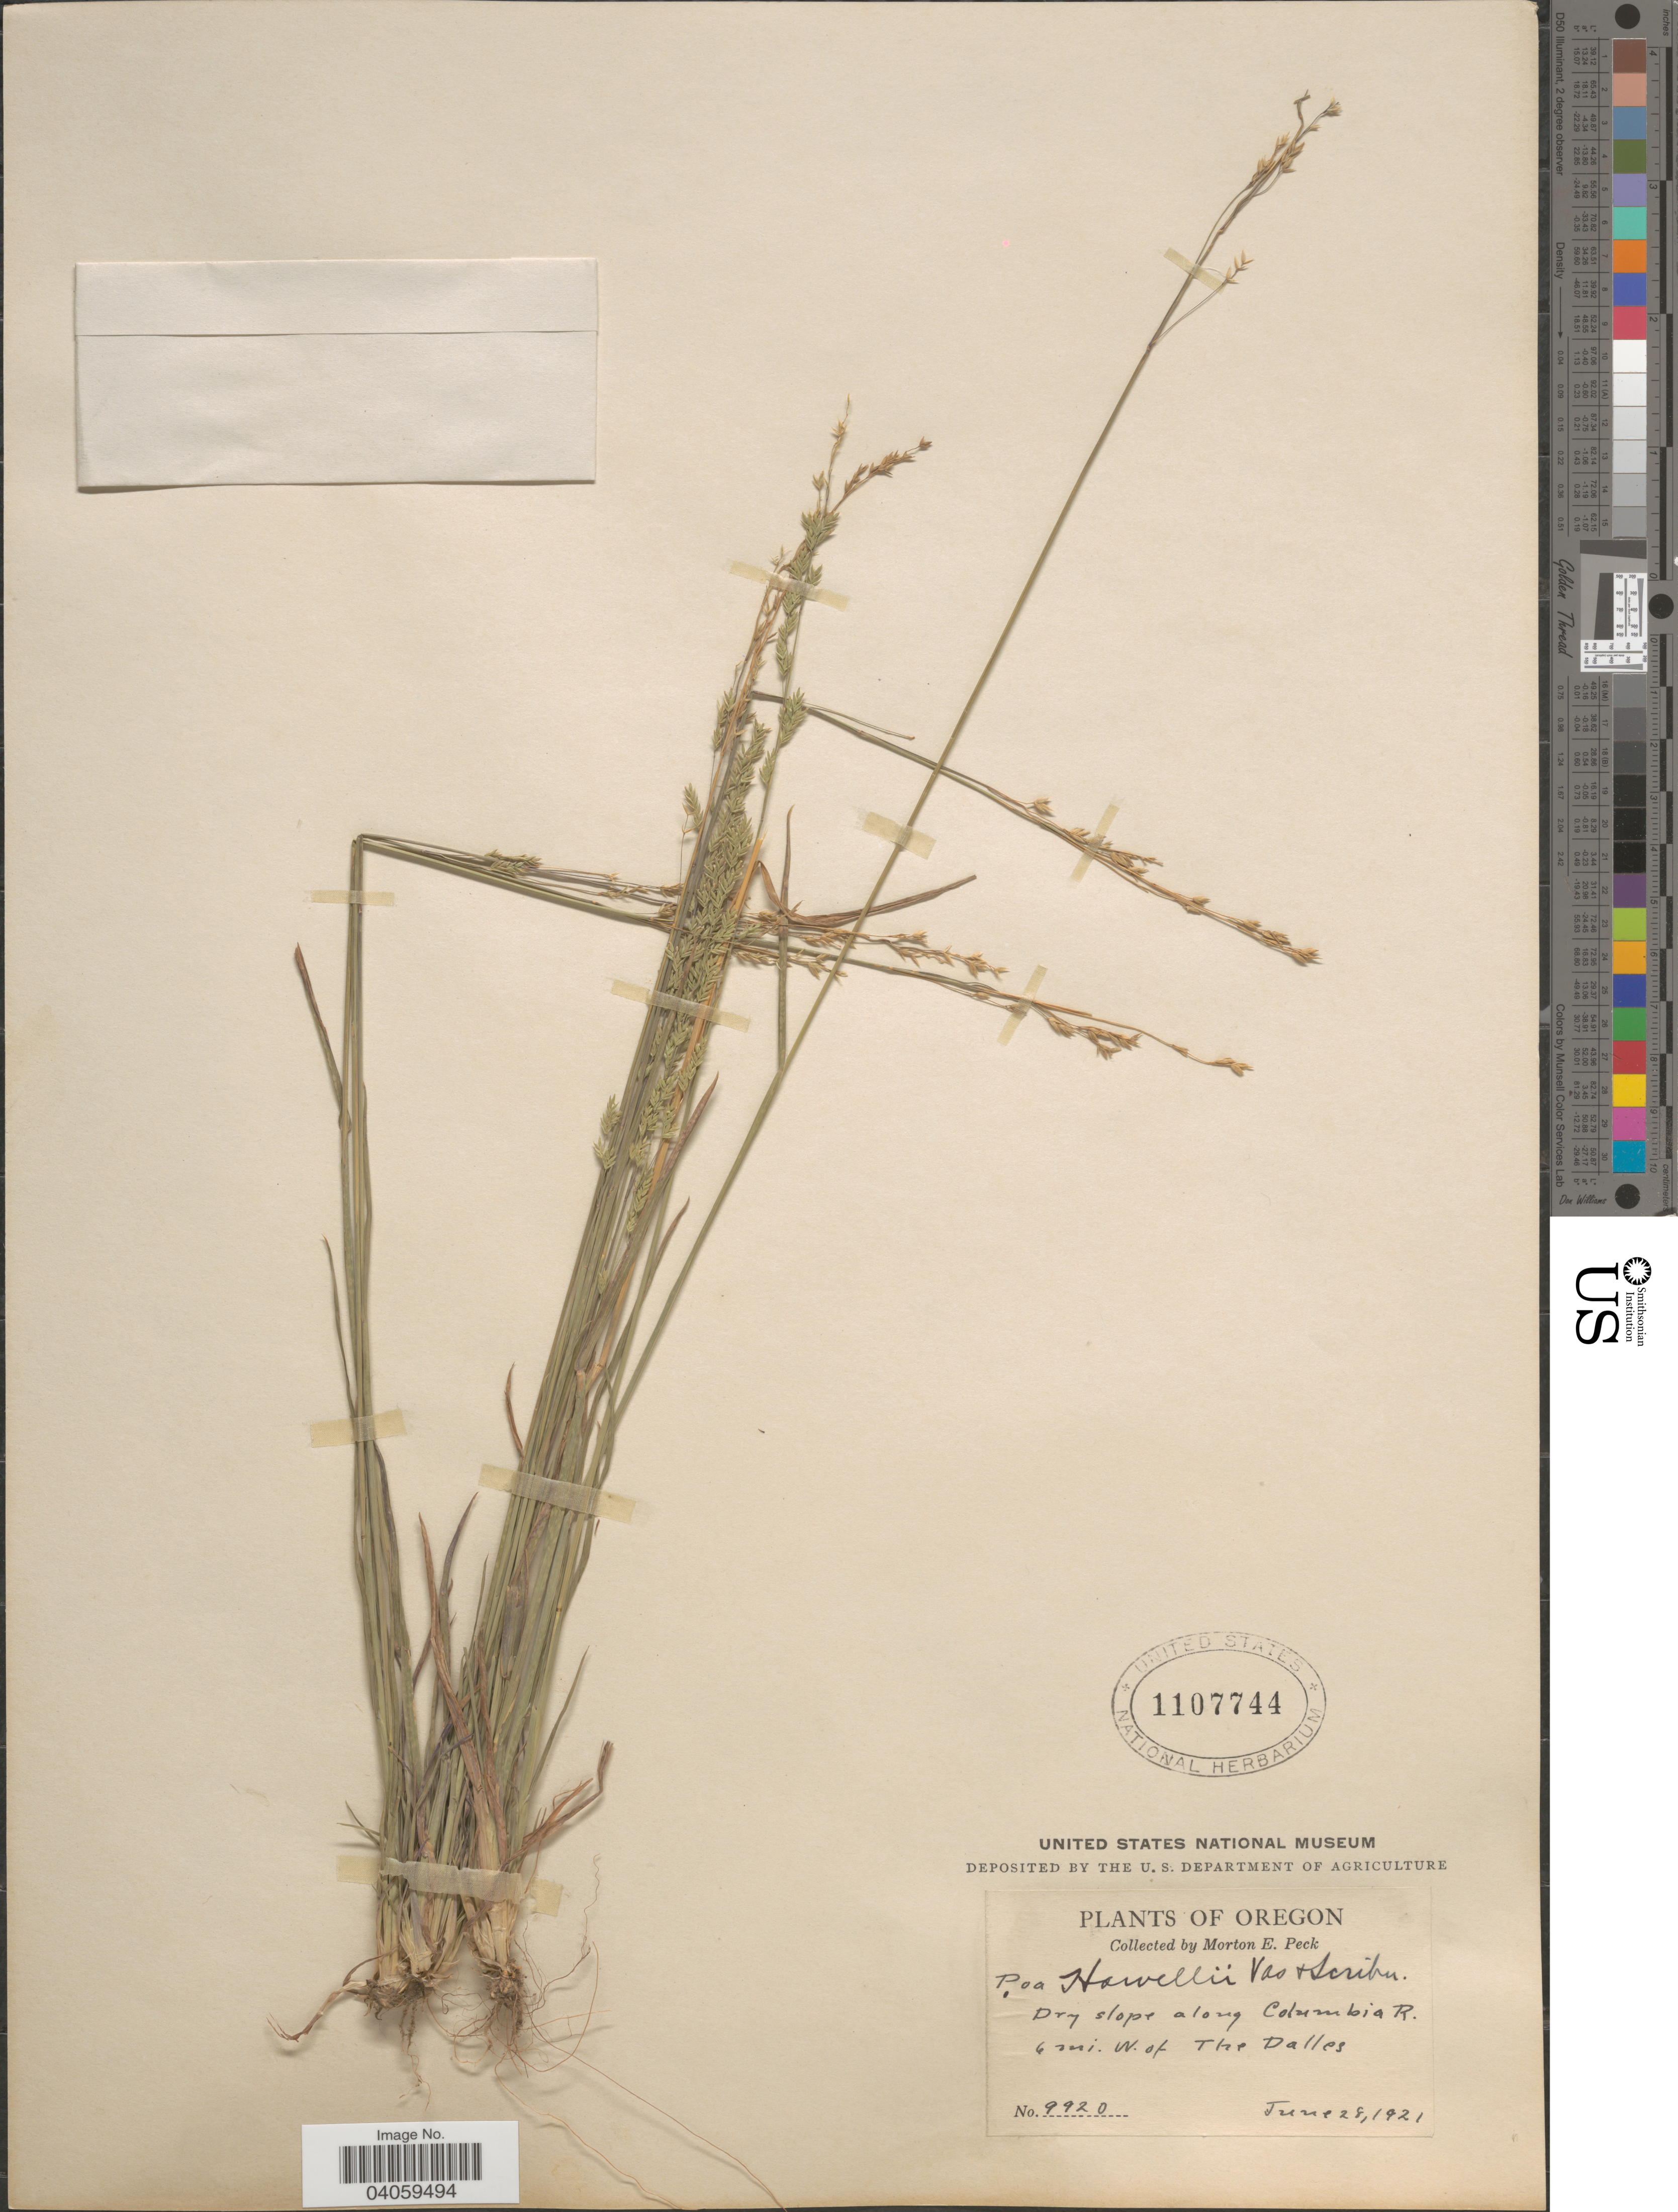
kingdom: Plantae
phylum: Tracheophyta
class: Liliopsida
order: Poales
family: Poaceae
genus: Poa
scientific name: Poa howellii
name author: Vasey & Scribn.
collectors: M. E. Peck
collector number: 9920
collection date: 1921-06-28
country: United States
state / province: Oregon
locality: Dry slope along Columbia R. 6 mi. W. of The Dalles.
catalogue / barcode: US 1107744